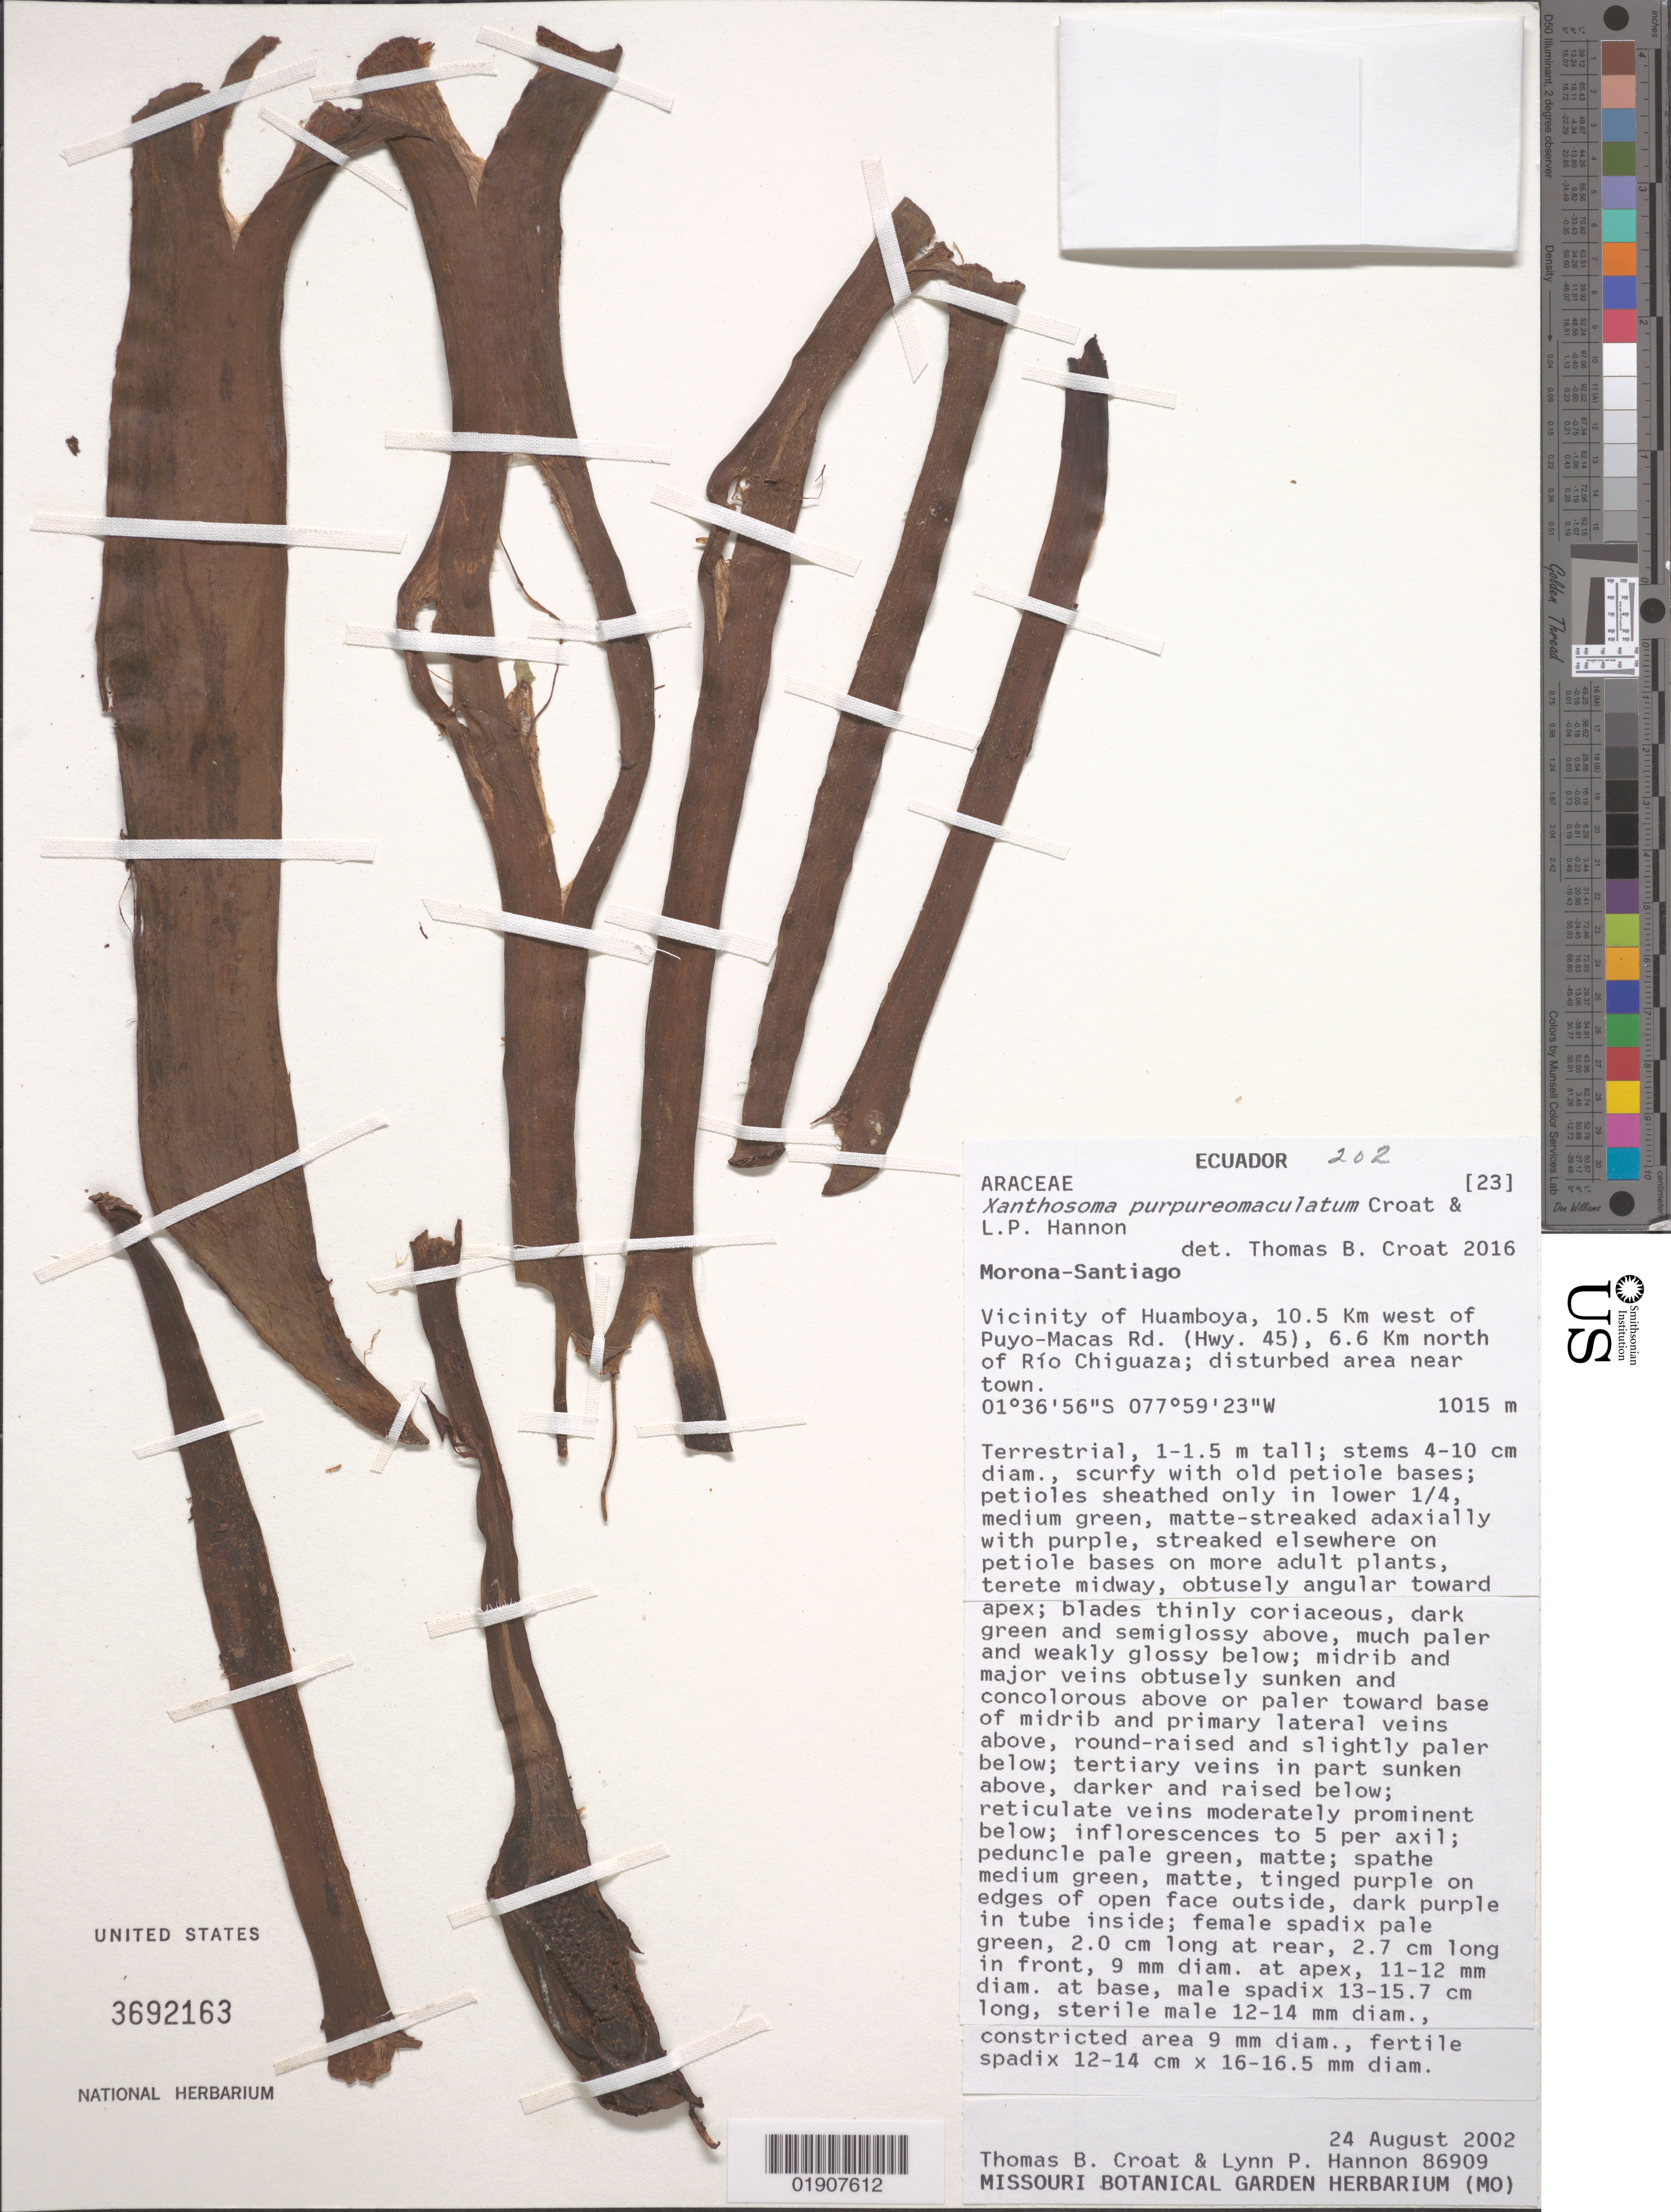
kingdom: Plantae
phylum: Tracheophyta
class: Liliopsida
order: Alismatales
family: Araceae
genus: Xanthosoma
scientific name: Xanthosoma purpureomaculatum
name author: Croat & L.P. Hannon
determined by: Croat, Thomas B., Missouri Botanical Garden (MO)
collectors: T. B. Croat & L. Hannon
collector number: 86909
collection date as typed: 24 Aug 2002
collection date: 2002-08-24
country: Ecuador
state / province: Morona-Santiago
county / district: Huamboya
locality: Vicinity of Huamboya, 10.5 km west of Puyo-Macas Rd. (Hwy. 45), 6.6 km north of Rio Chiguaza; disturbed area near town.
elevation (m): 1015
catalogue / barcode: US 3692163